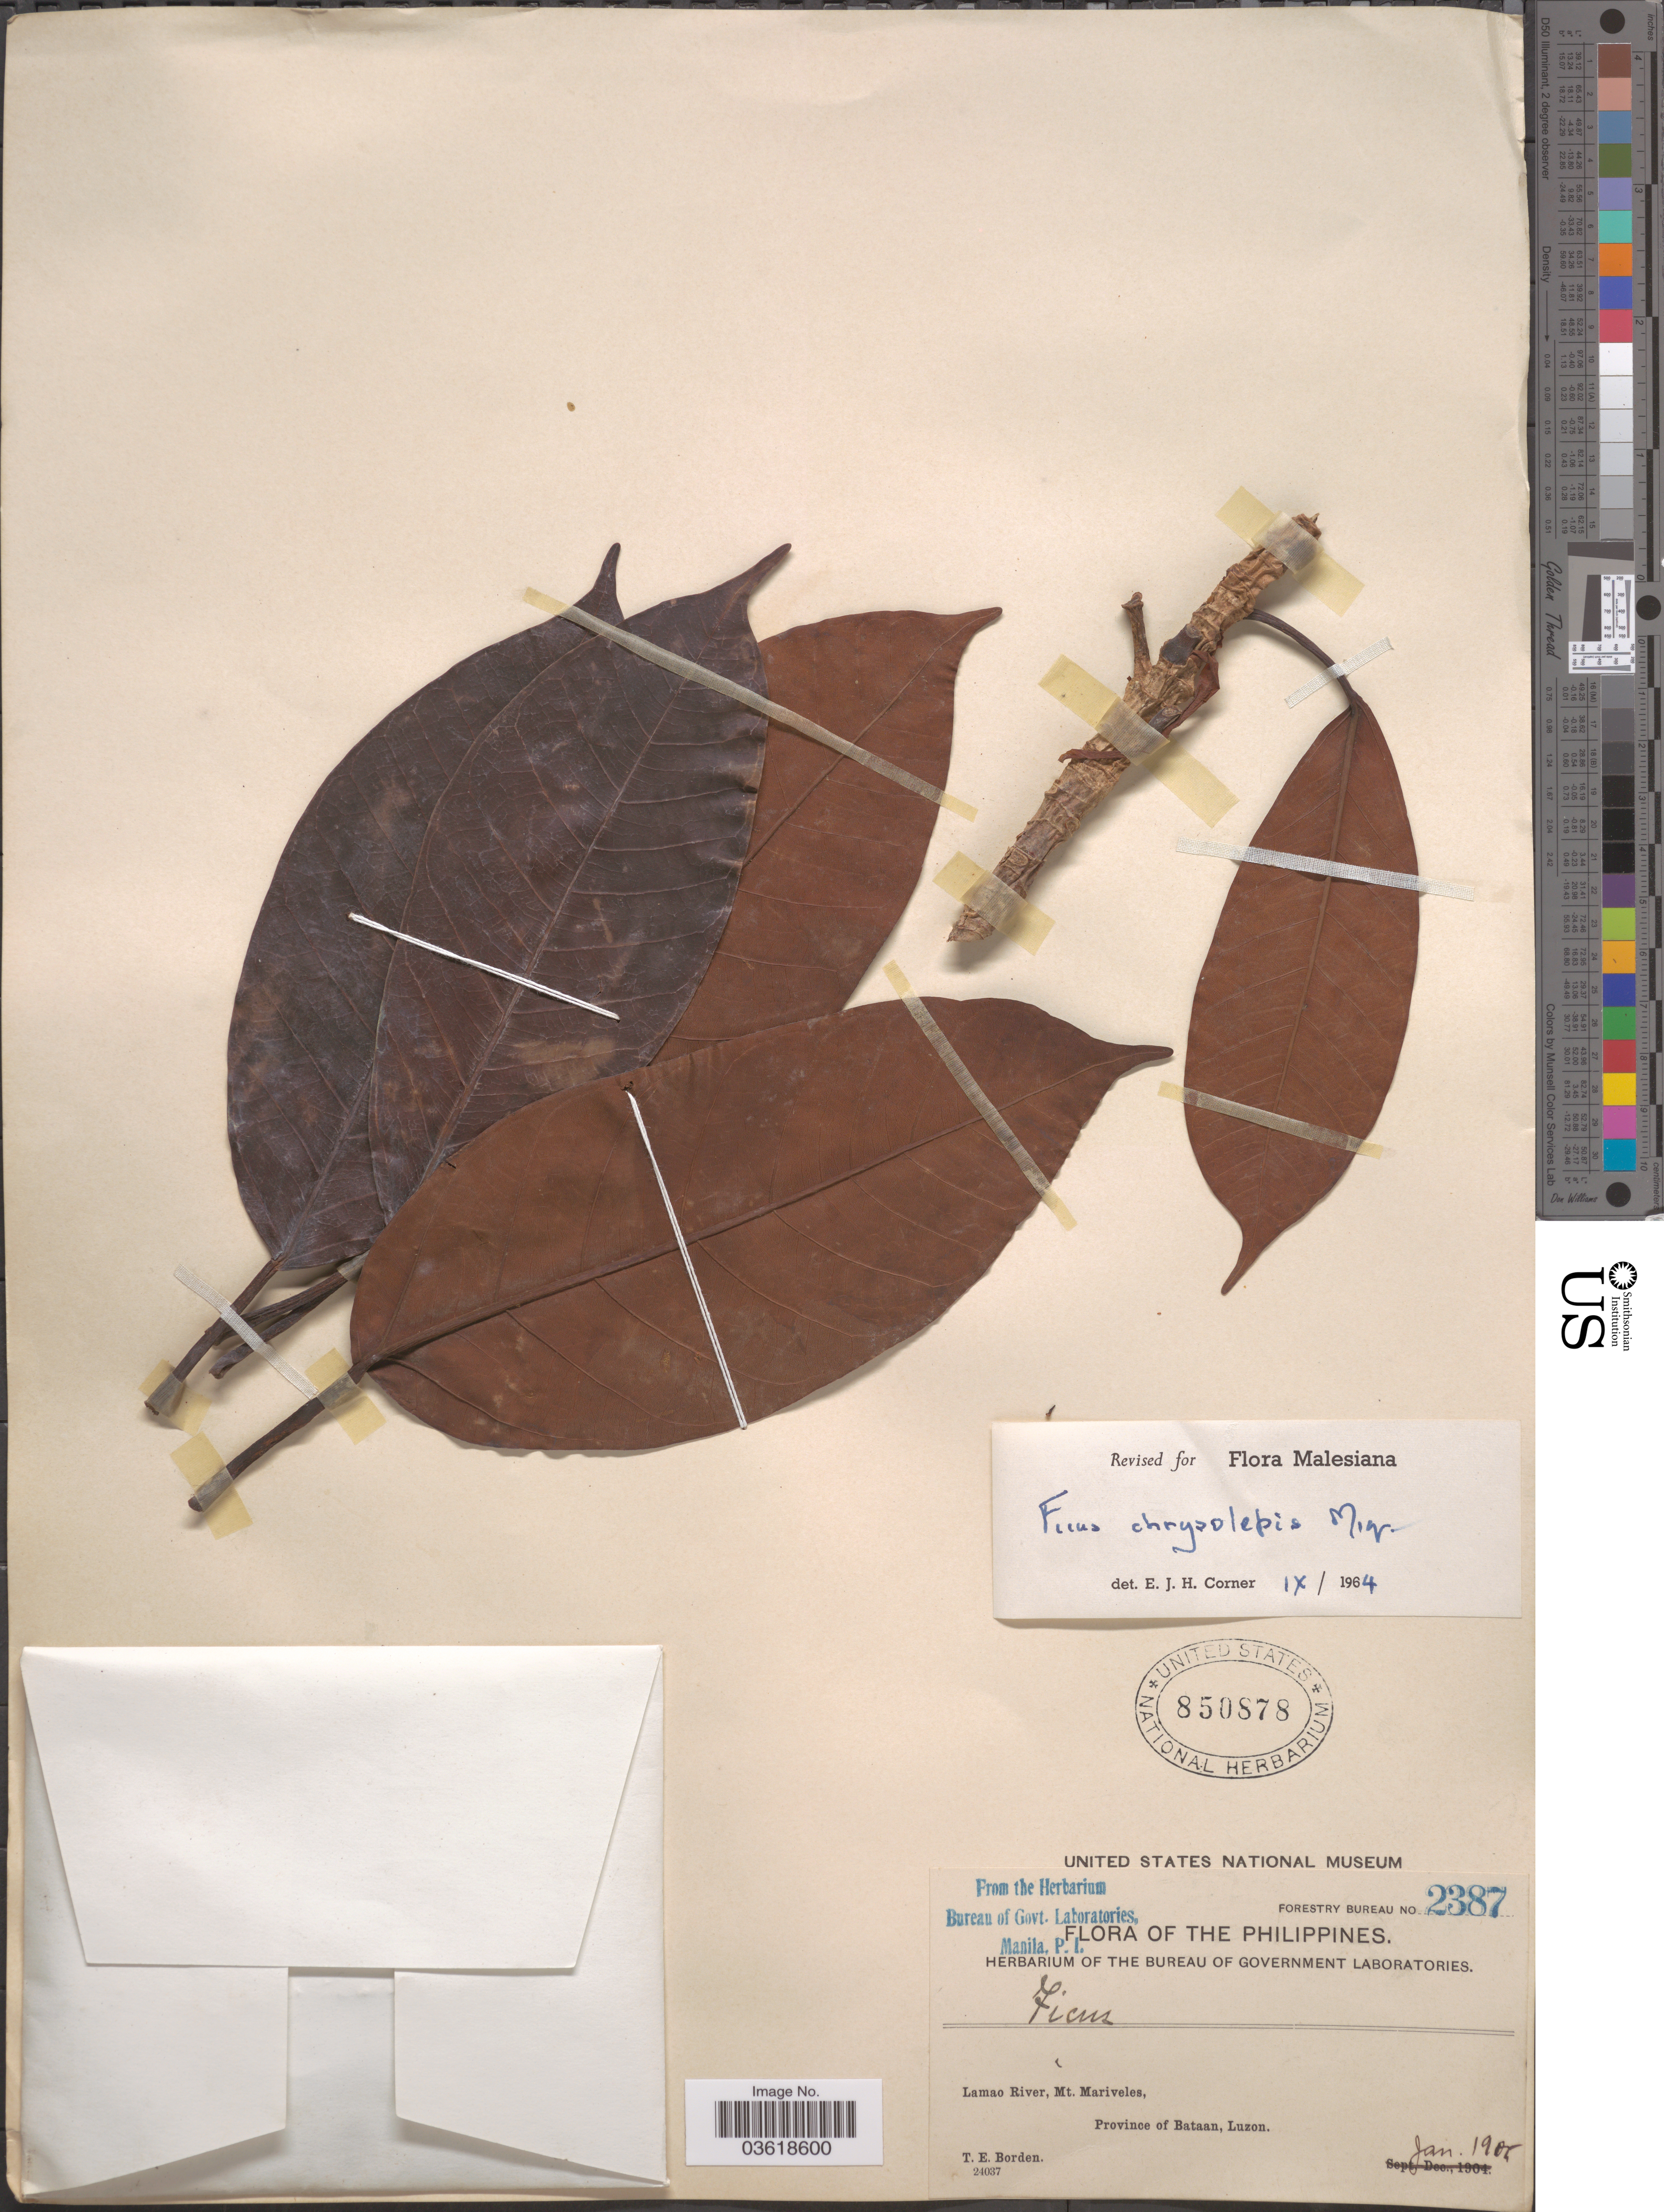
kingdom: Plantae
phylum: Tracheophyta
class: Magnoliopsida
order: Rosales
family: Moraceae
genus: Ficus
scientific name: Ficus chrysolepis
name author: Miq.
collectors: T. E. Borden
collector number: Forestry Bureau 2387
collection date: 1905-01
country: Philippines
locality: Lamao River, Mt. Mariveles, Province of Bataan, Luzon.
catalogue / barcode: US 850878